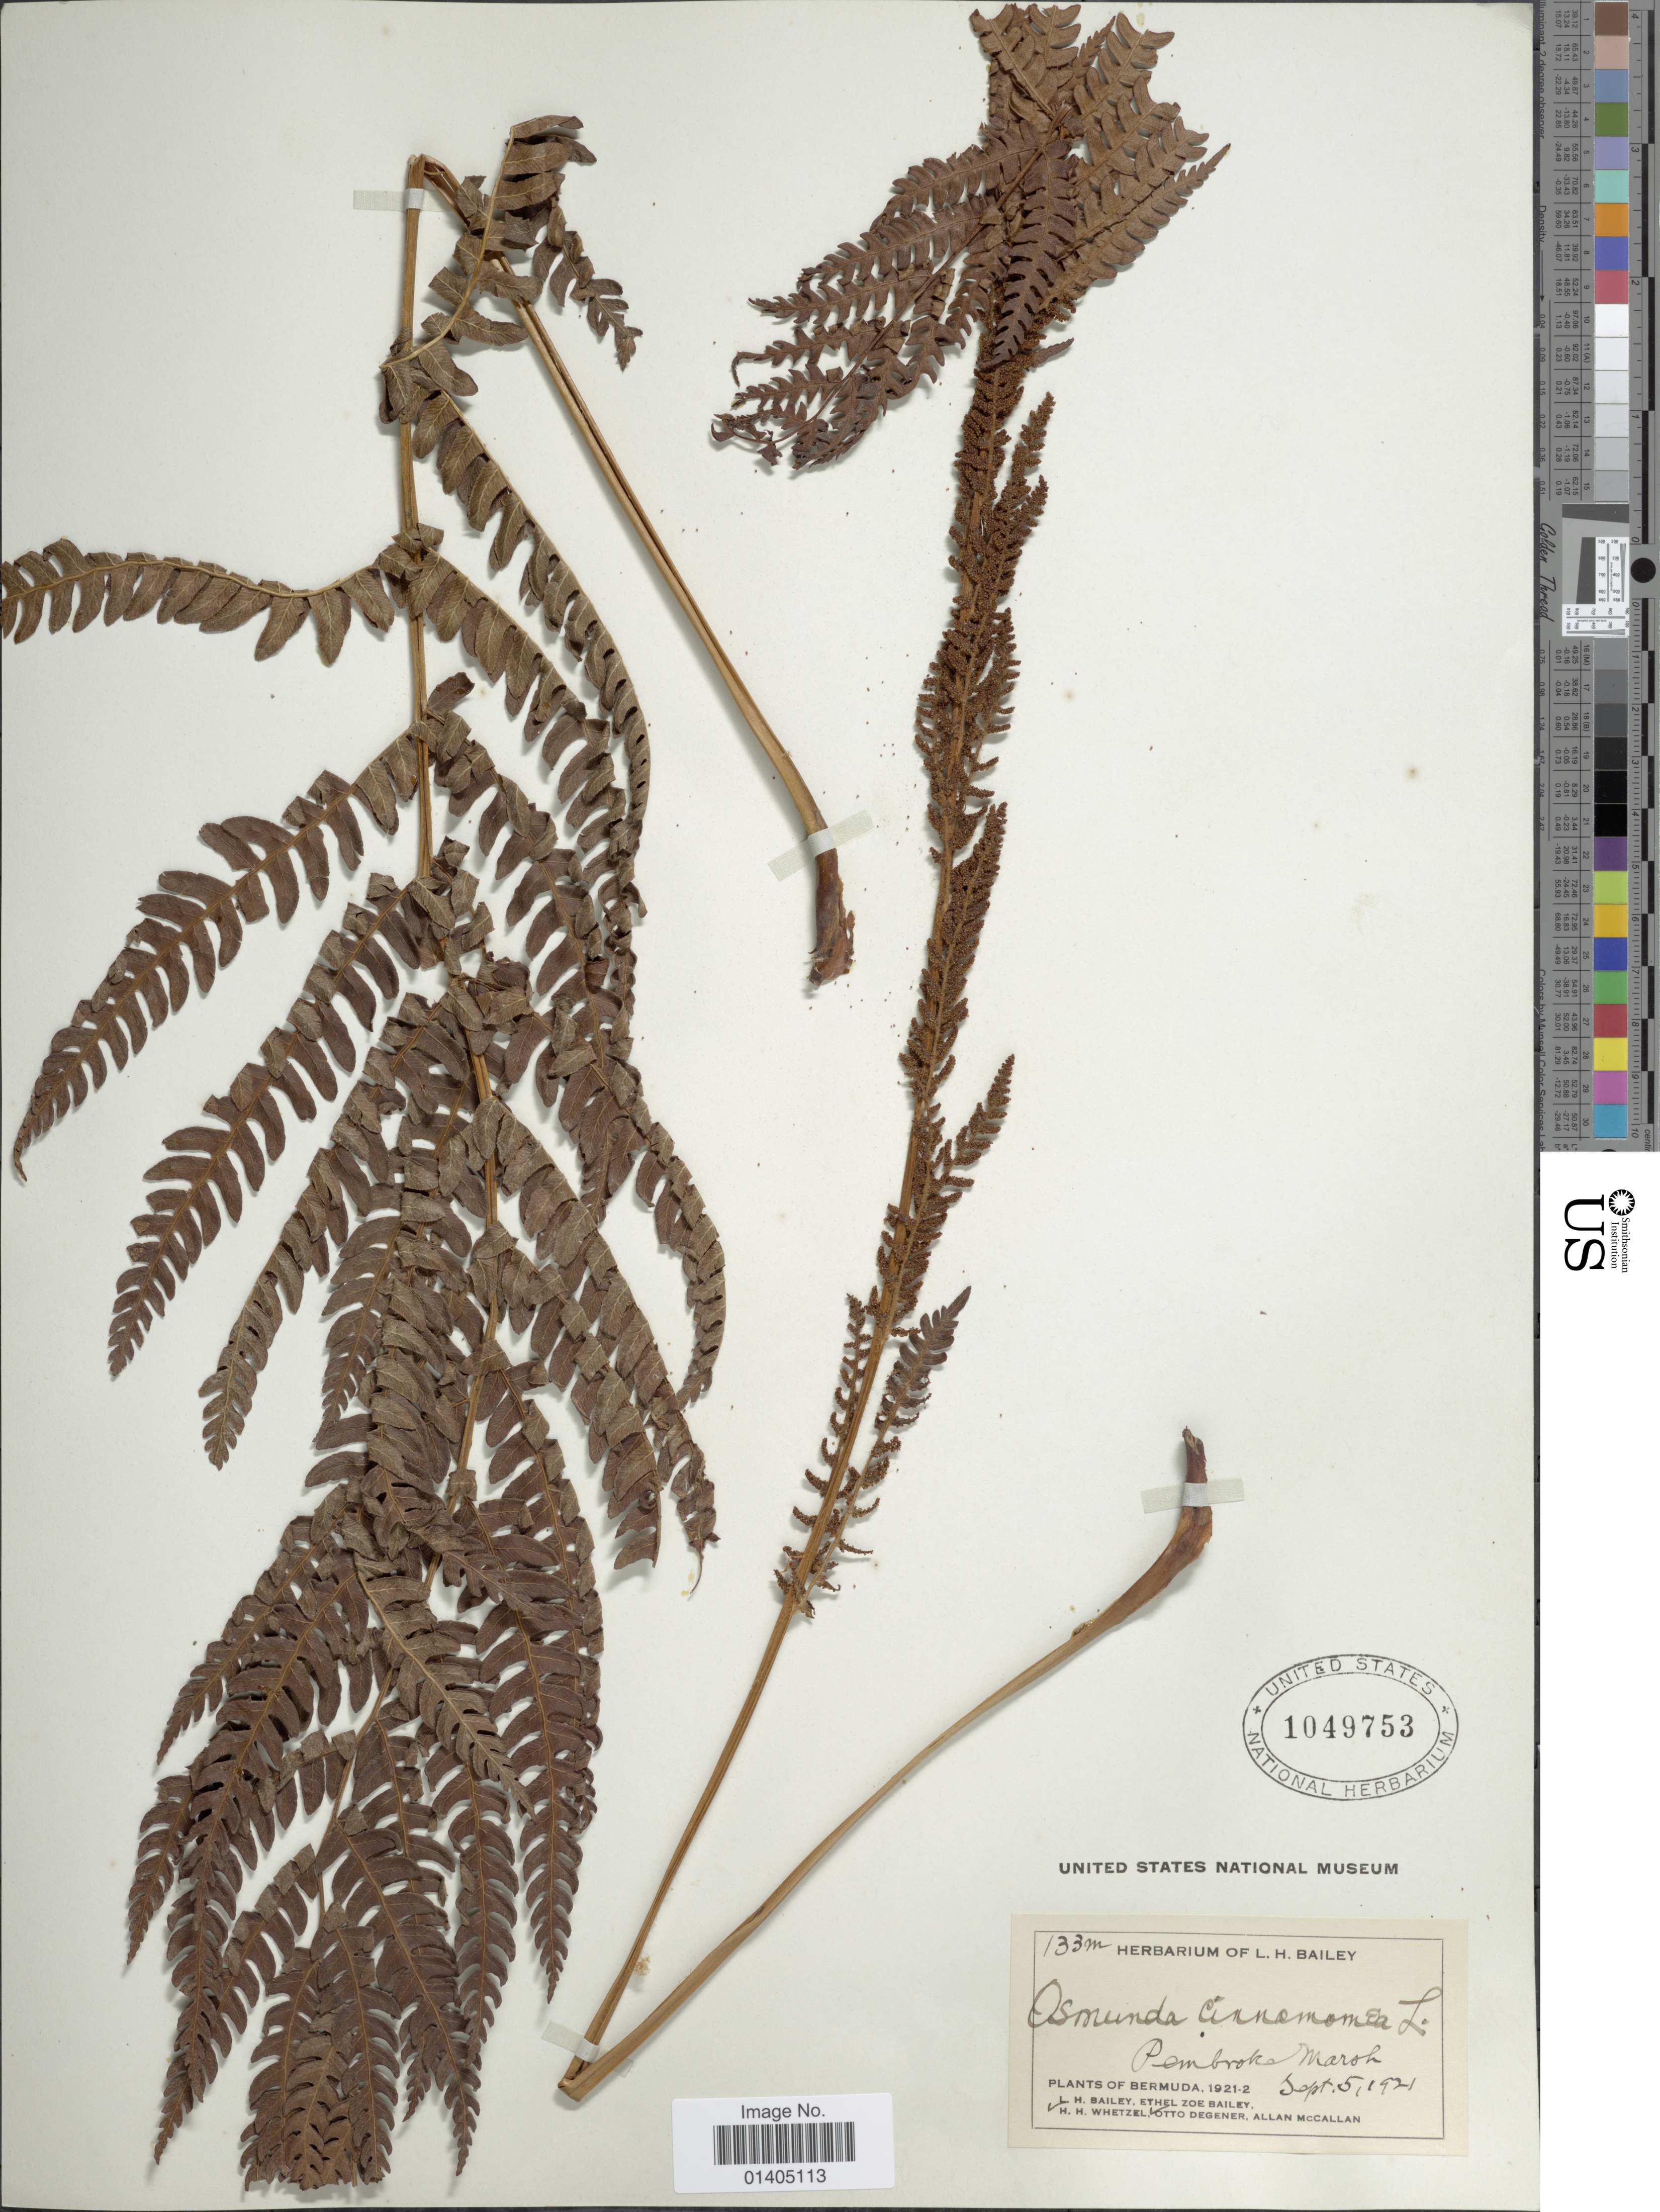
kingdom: Plantae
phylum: Tracheophyta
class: Polypodiopsida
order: Osmundales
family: Osmundaceae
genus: Osmundastrum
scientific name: Osmundastrum cinnamomeum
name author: (L.) C. Presl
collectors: L. H. Bailey, E. Z. Bailey, H. Whetzel, O. Degener & A. McCallan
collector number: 133m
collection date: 1921-09-05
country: Bermuda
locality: Pembroke Marsh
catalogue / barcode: US 1049753